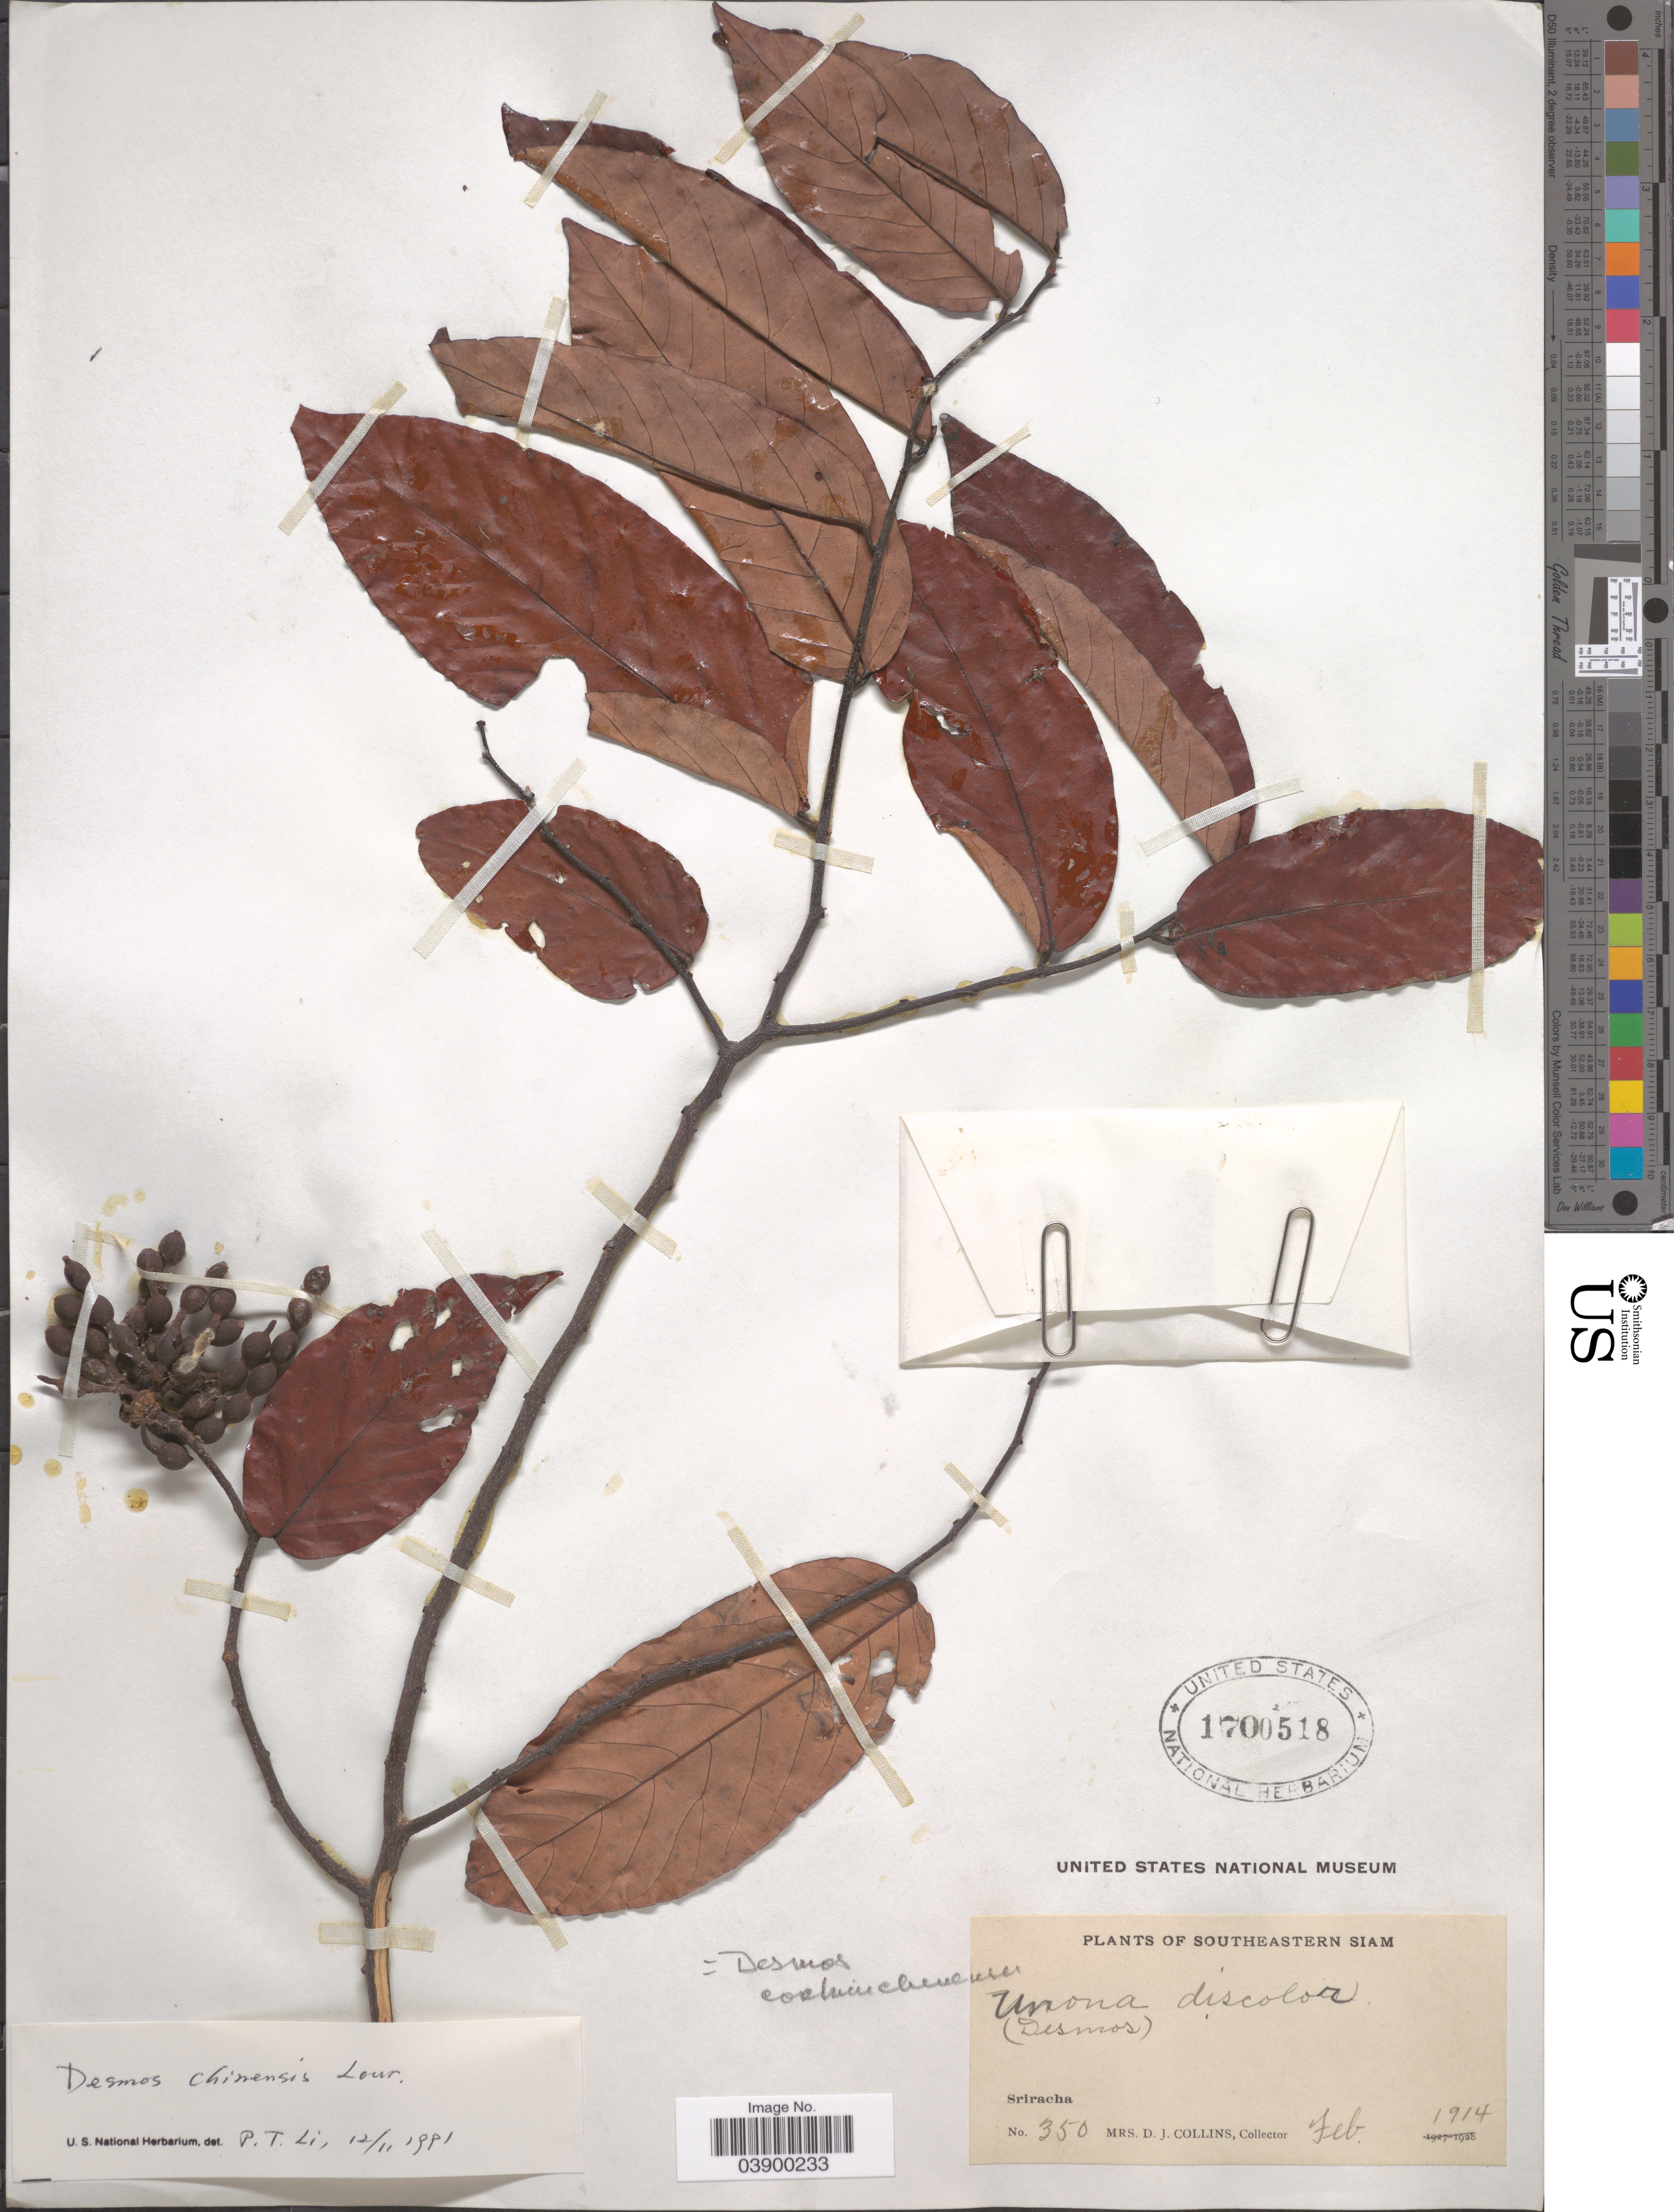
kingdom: Plantae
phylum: Tracheophyta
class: Magnoliopsida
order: Magnoliales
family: Annonaceae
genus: Desmos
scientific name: Desmos chinensis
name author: Lour.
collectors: Mrs. D. J. Collins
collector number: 350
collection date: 1914-02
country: Thailand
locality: Southeastern Siam. Sriracha.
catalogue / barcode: US 1700518